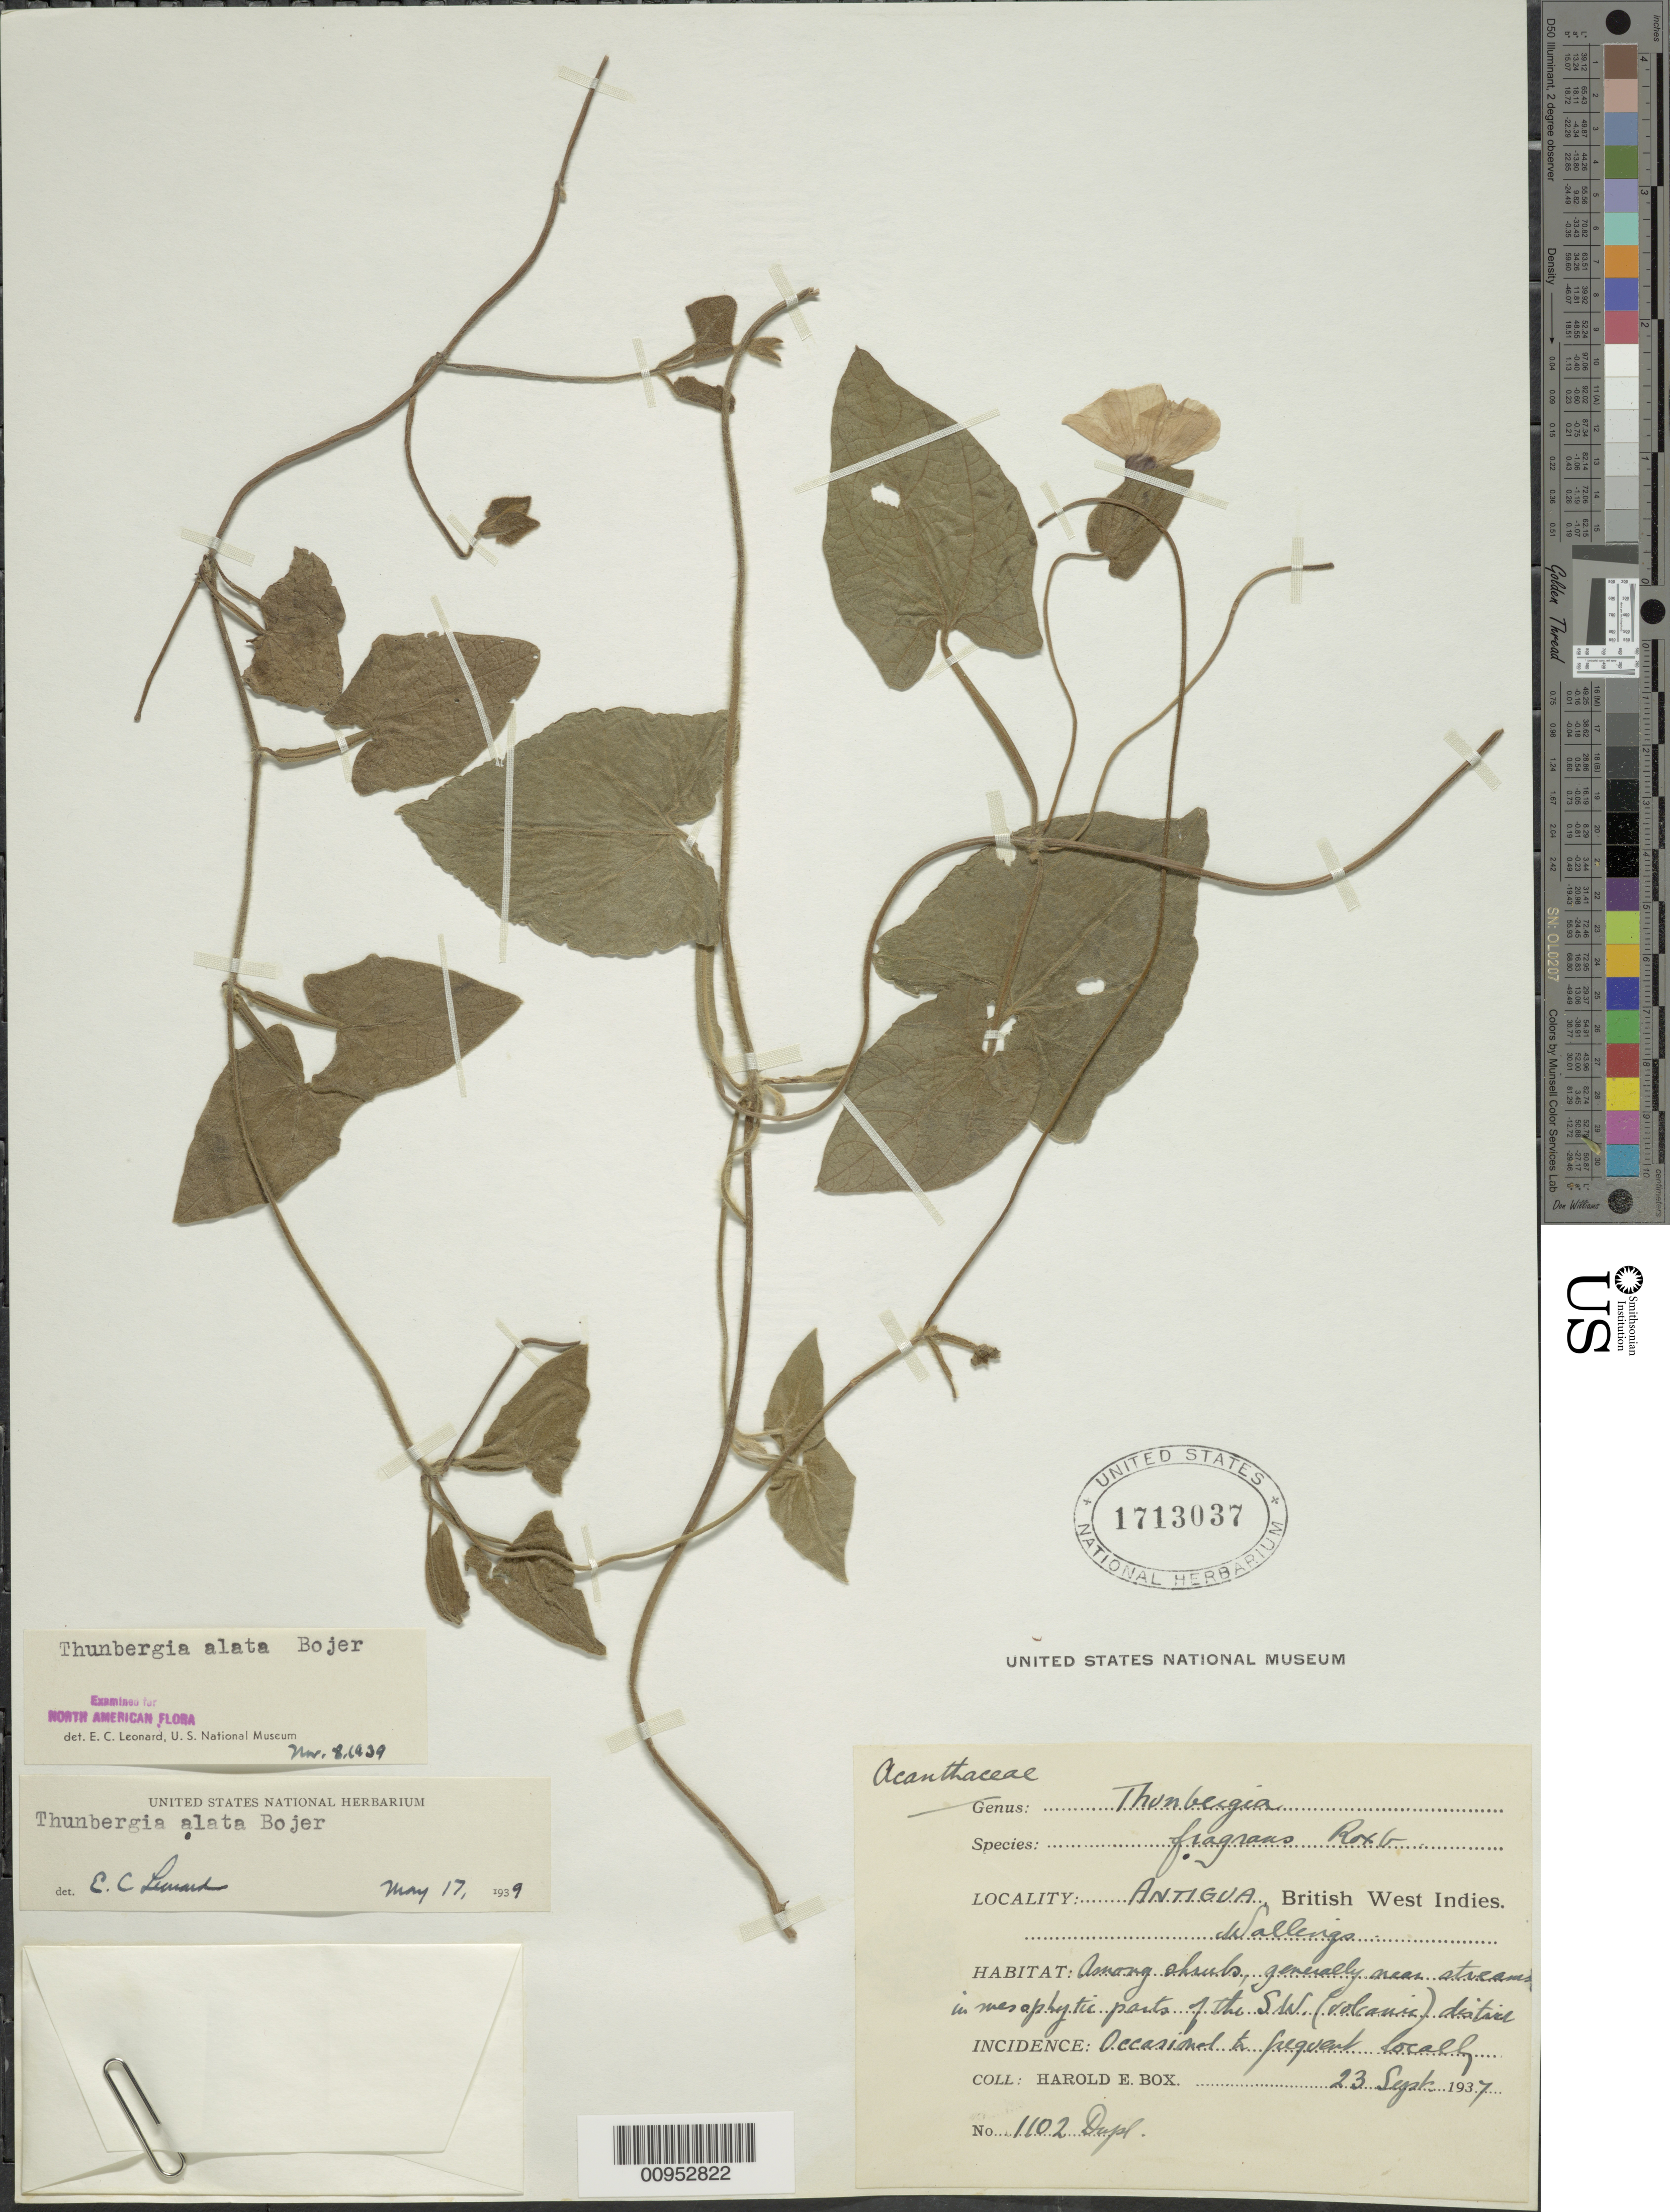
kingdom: Plantae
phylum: Tracheophyta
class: Magnoliopsida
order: Lamiales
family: Acanthaceae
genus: Thunbergia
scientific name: Thunbergia alata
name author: Bojer ex Sims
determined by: Leonard, Emery C., (US)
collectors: H. E. Box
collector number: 1102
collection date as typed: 23 Sep 1937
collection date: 1937-09-23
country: Antigua and Barbuda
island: Antigua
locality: Wallings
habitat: Among shrubs generally near streams in mesophytic parts of the SW (volcanic) district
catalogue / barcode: US 1713037